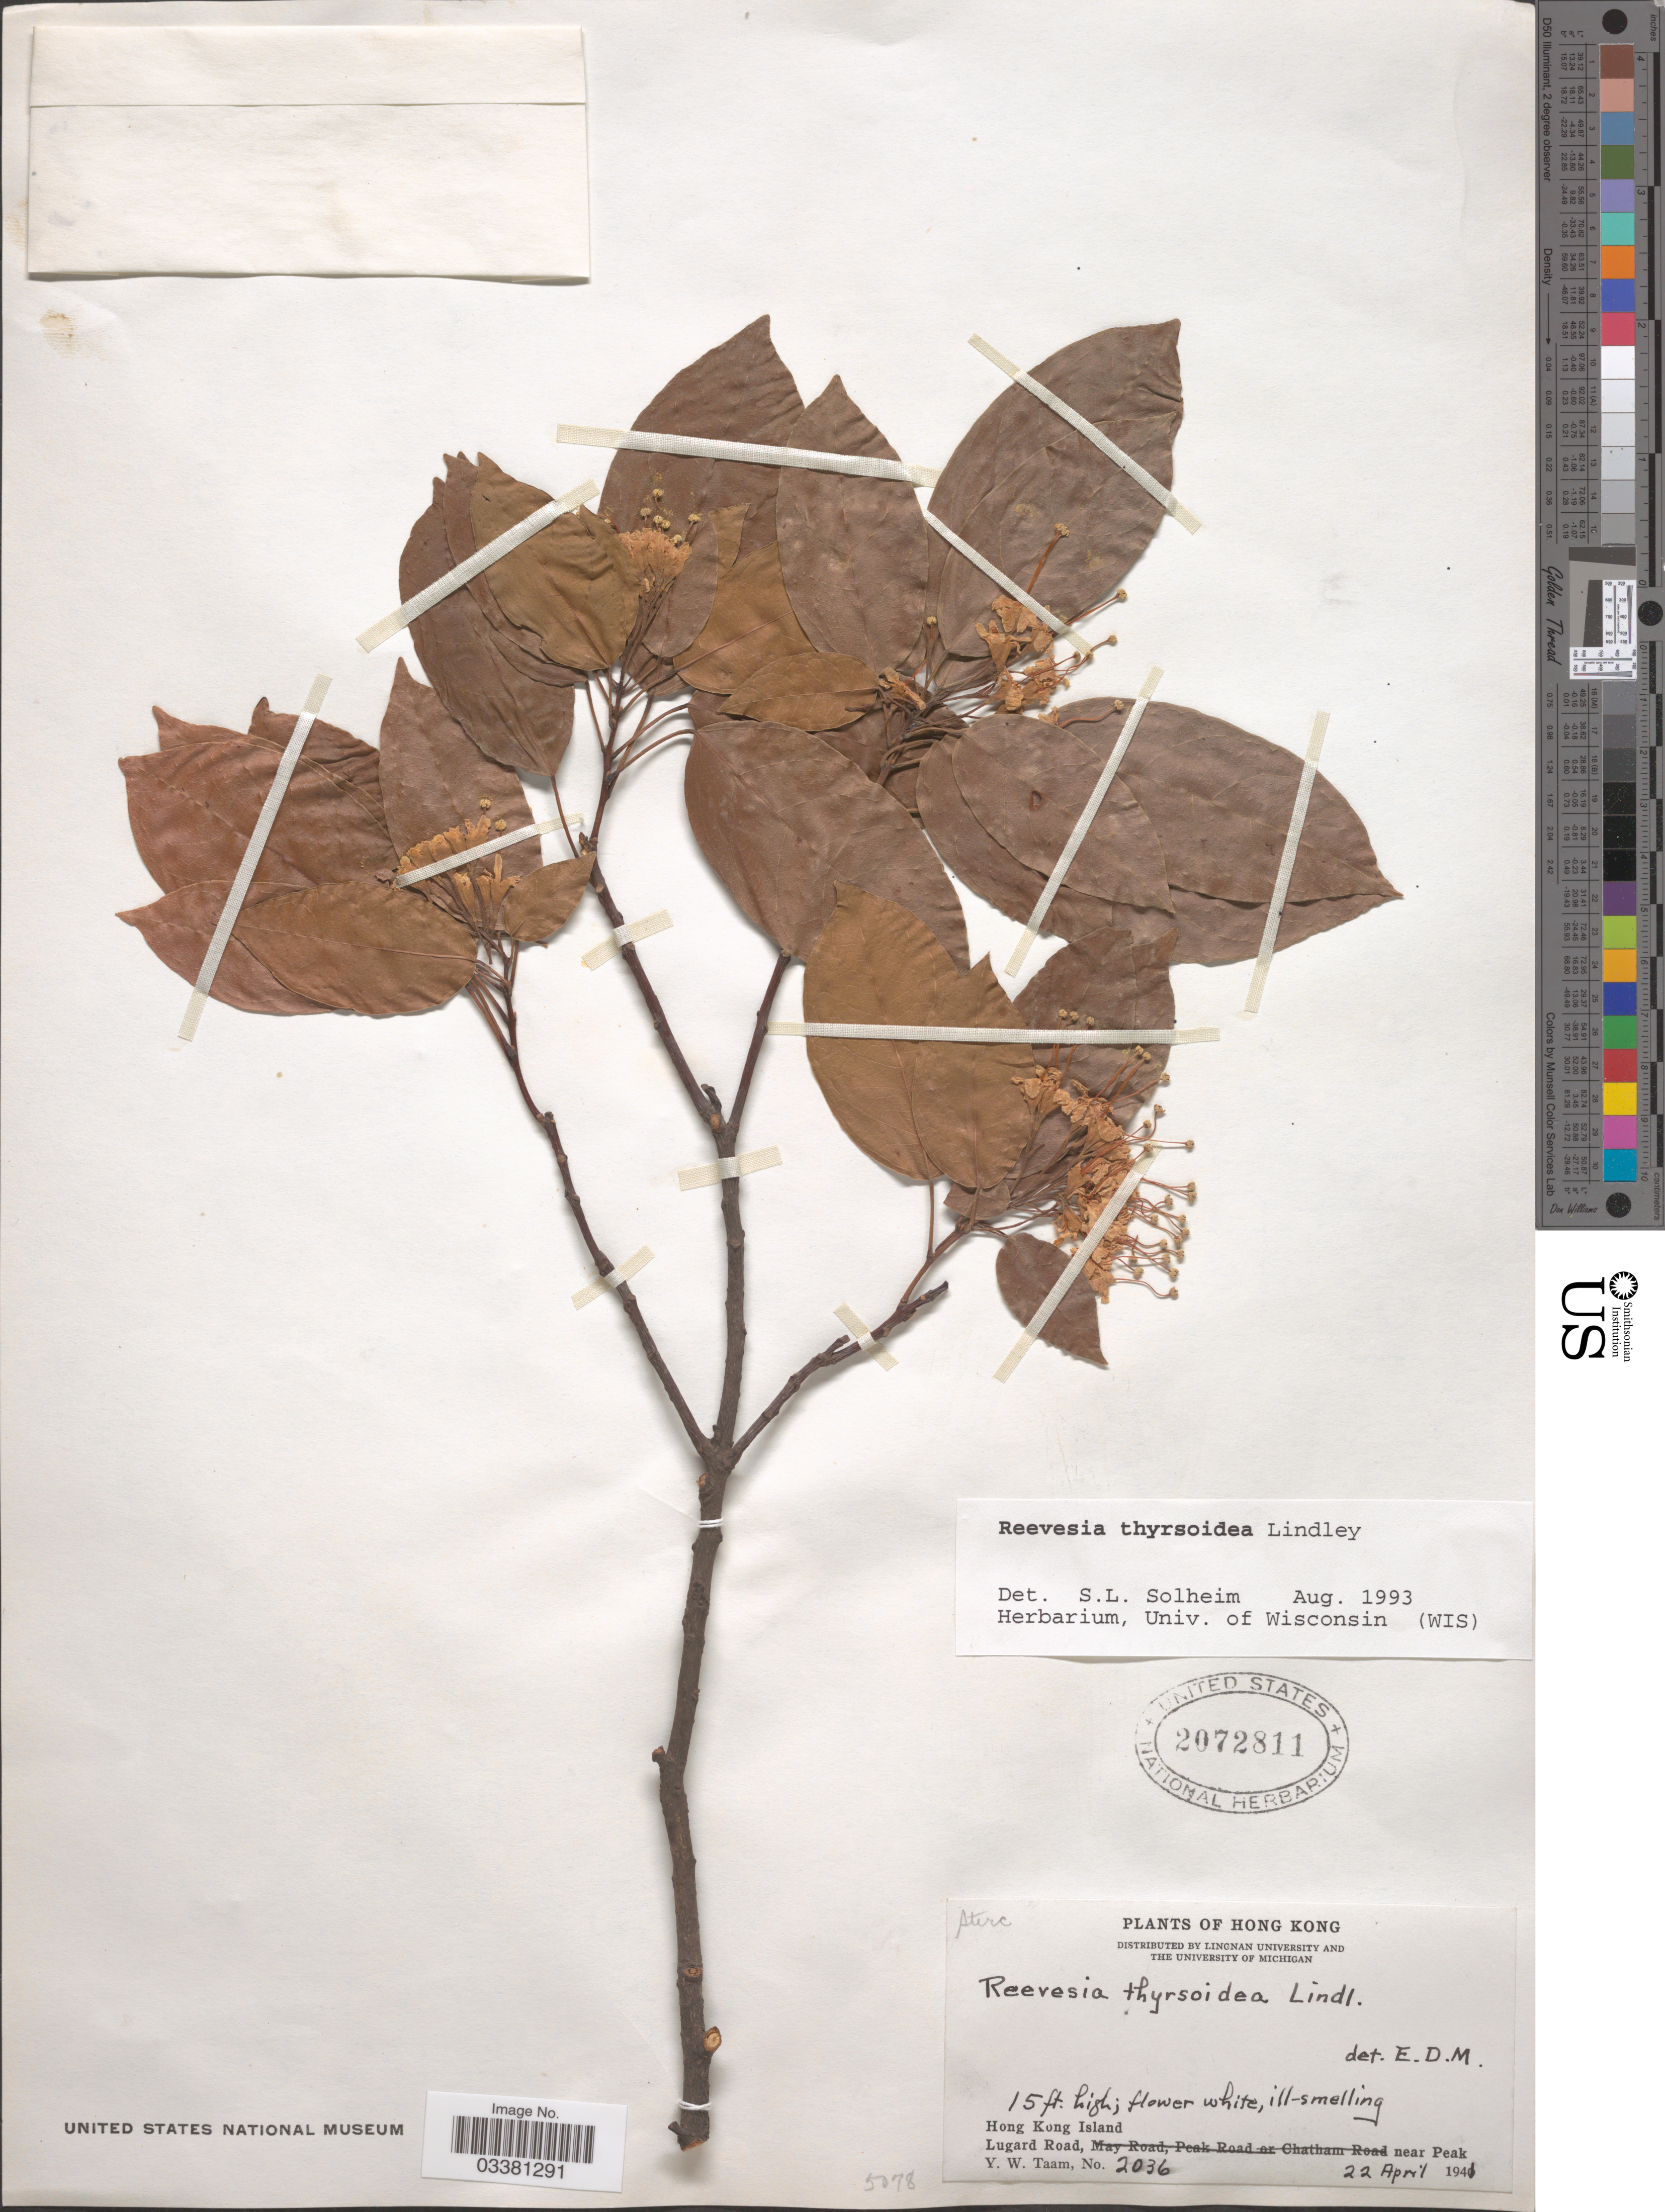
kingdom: Plantae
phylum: Tracheophyta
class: Magnoliopsida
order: Malvales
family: Malvaceae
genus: Reevesia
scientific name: Reevesia thyrsoidea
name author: Lindl.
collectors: Y. W. Taam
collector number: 2036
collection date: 1941-04-22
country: China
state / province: Hong Kong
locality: Hong Kong Island. Lugard Road, near Peak.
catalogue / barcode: US 2072811